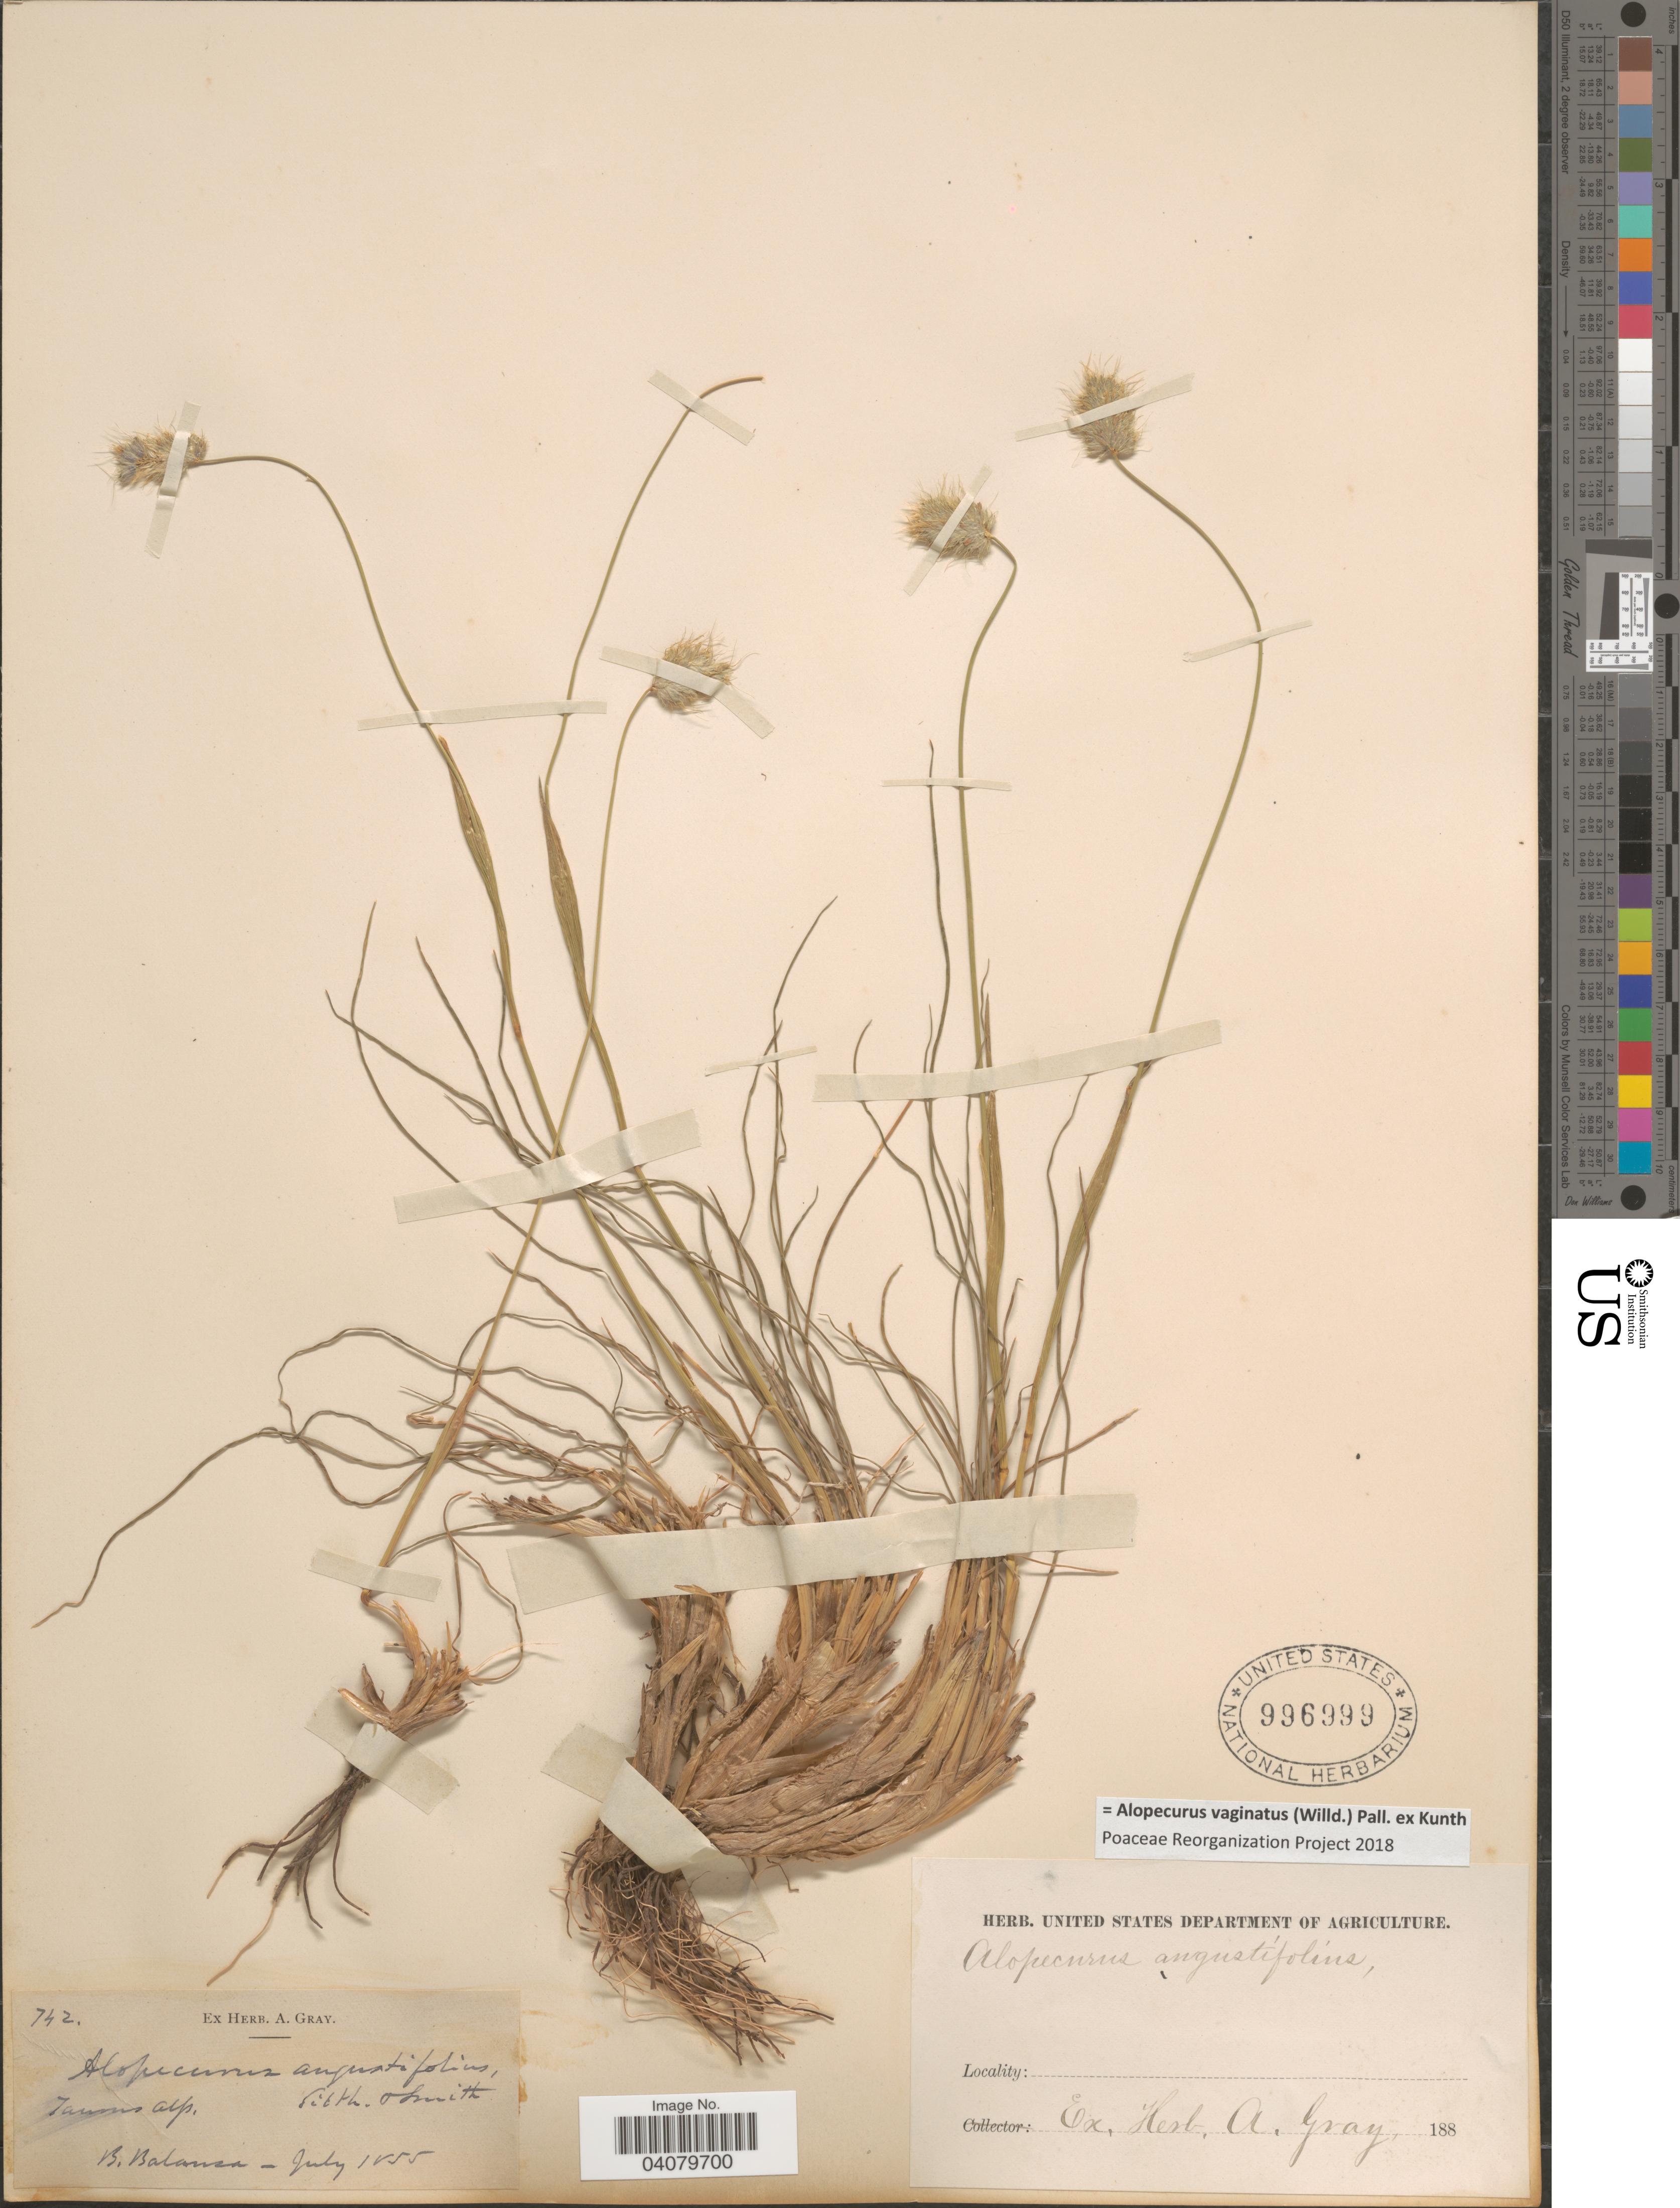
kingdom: Plantae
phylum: Tracheophyta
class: Liliopsida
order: Poales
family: Poaceae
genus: Alopecurus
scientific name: Alopecurus vaginatus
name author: (Willd.) Pall. ex Kunth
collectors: B. Balansa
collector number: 742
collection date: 1855-07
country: Turkey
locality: Taurus alp.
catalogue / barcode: US 996999